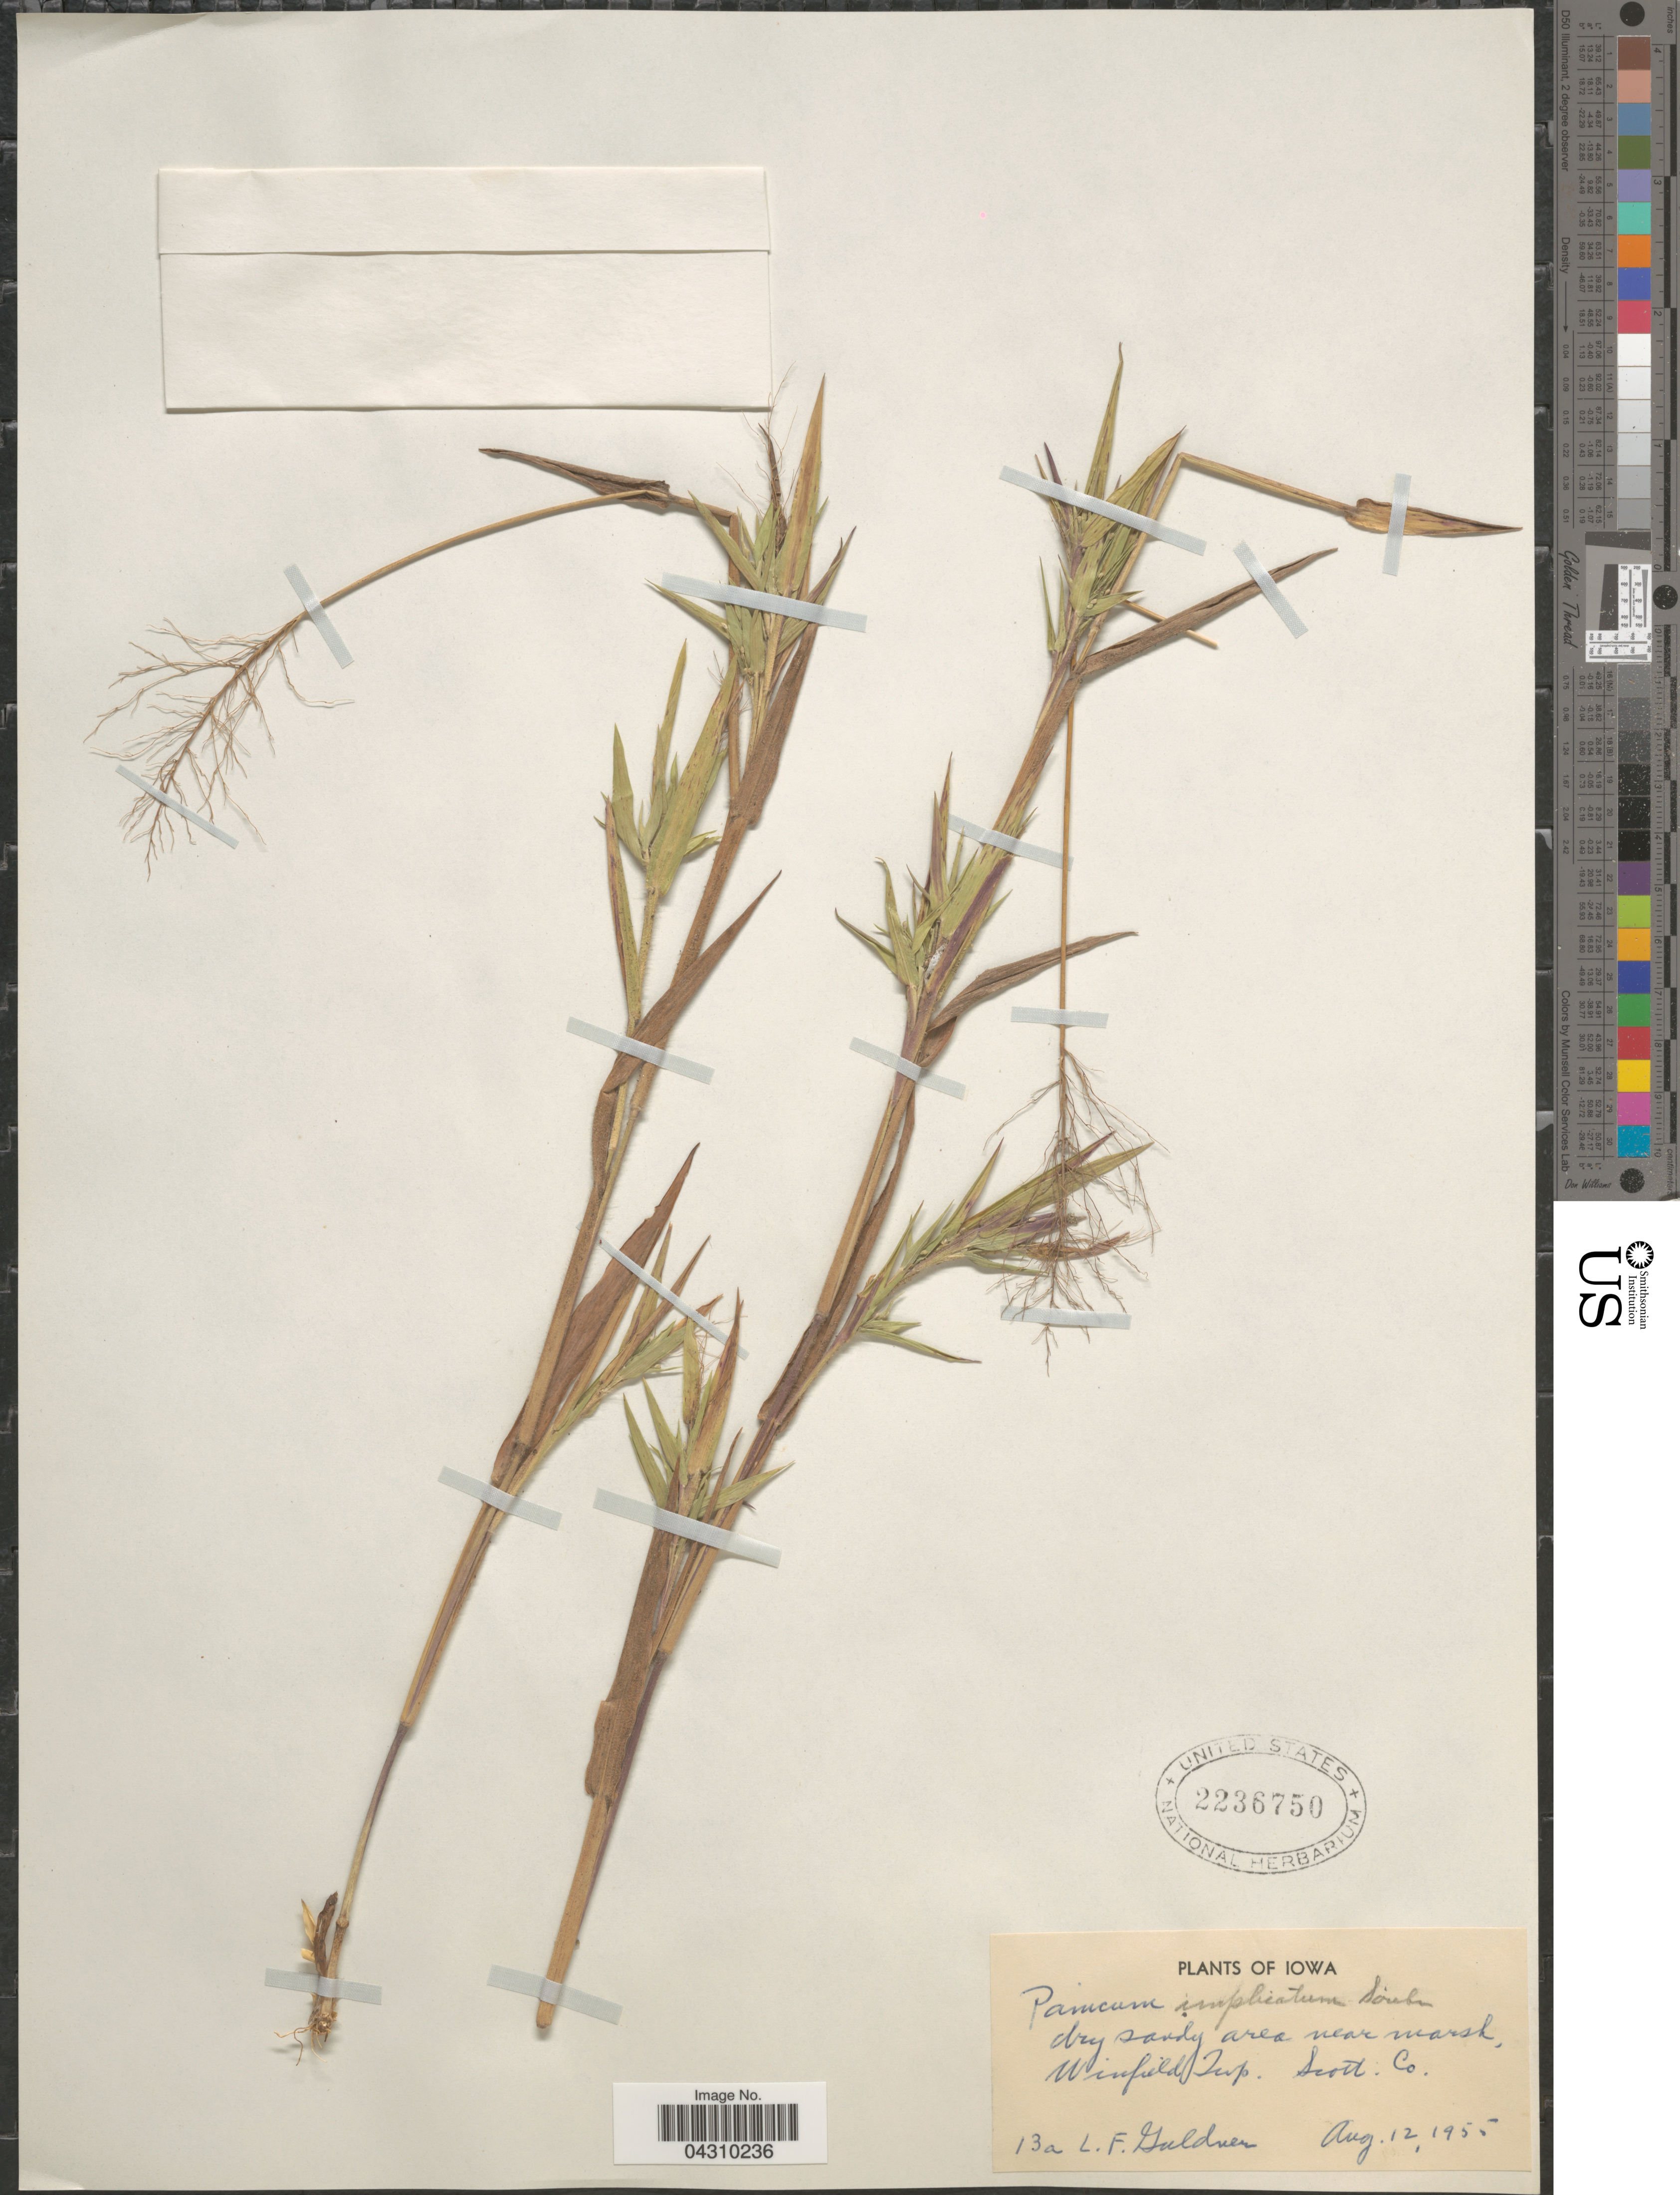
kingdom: Plantae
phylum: Tracheophyta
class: Liliopsida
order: Poales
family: Poaceae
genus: Dichanthelium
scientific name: Dichanthelium acuminatum var. acuminatum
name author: (Sw.) Gould & C.A. Clark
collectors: L. Galdner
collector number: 13a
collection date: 1955-08-12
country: United States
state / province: Iowa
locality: Dry sandy area near marsh, Minfield Twp. Scott Co.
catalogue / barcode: US 2236750